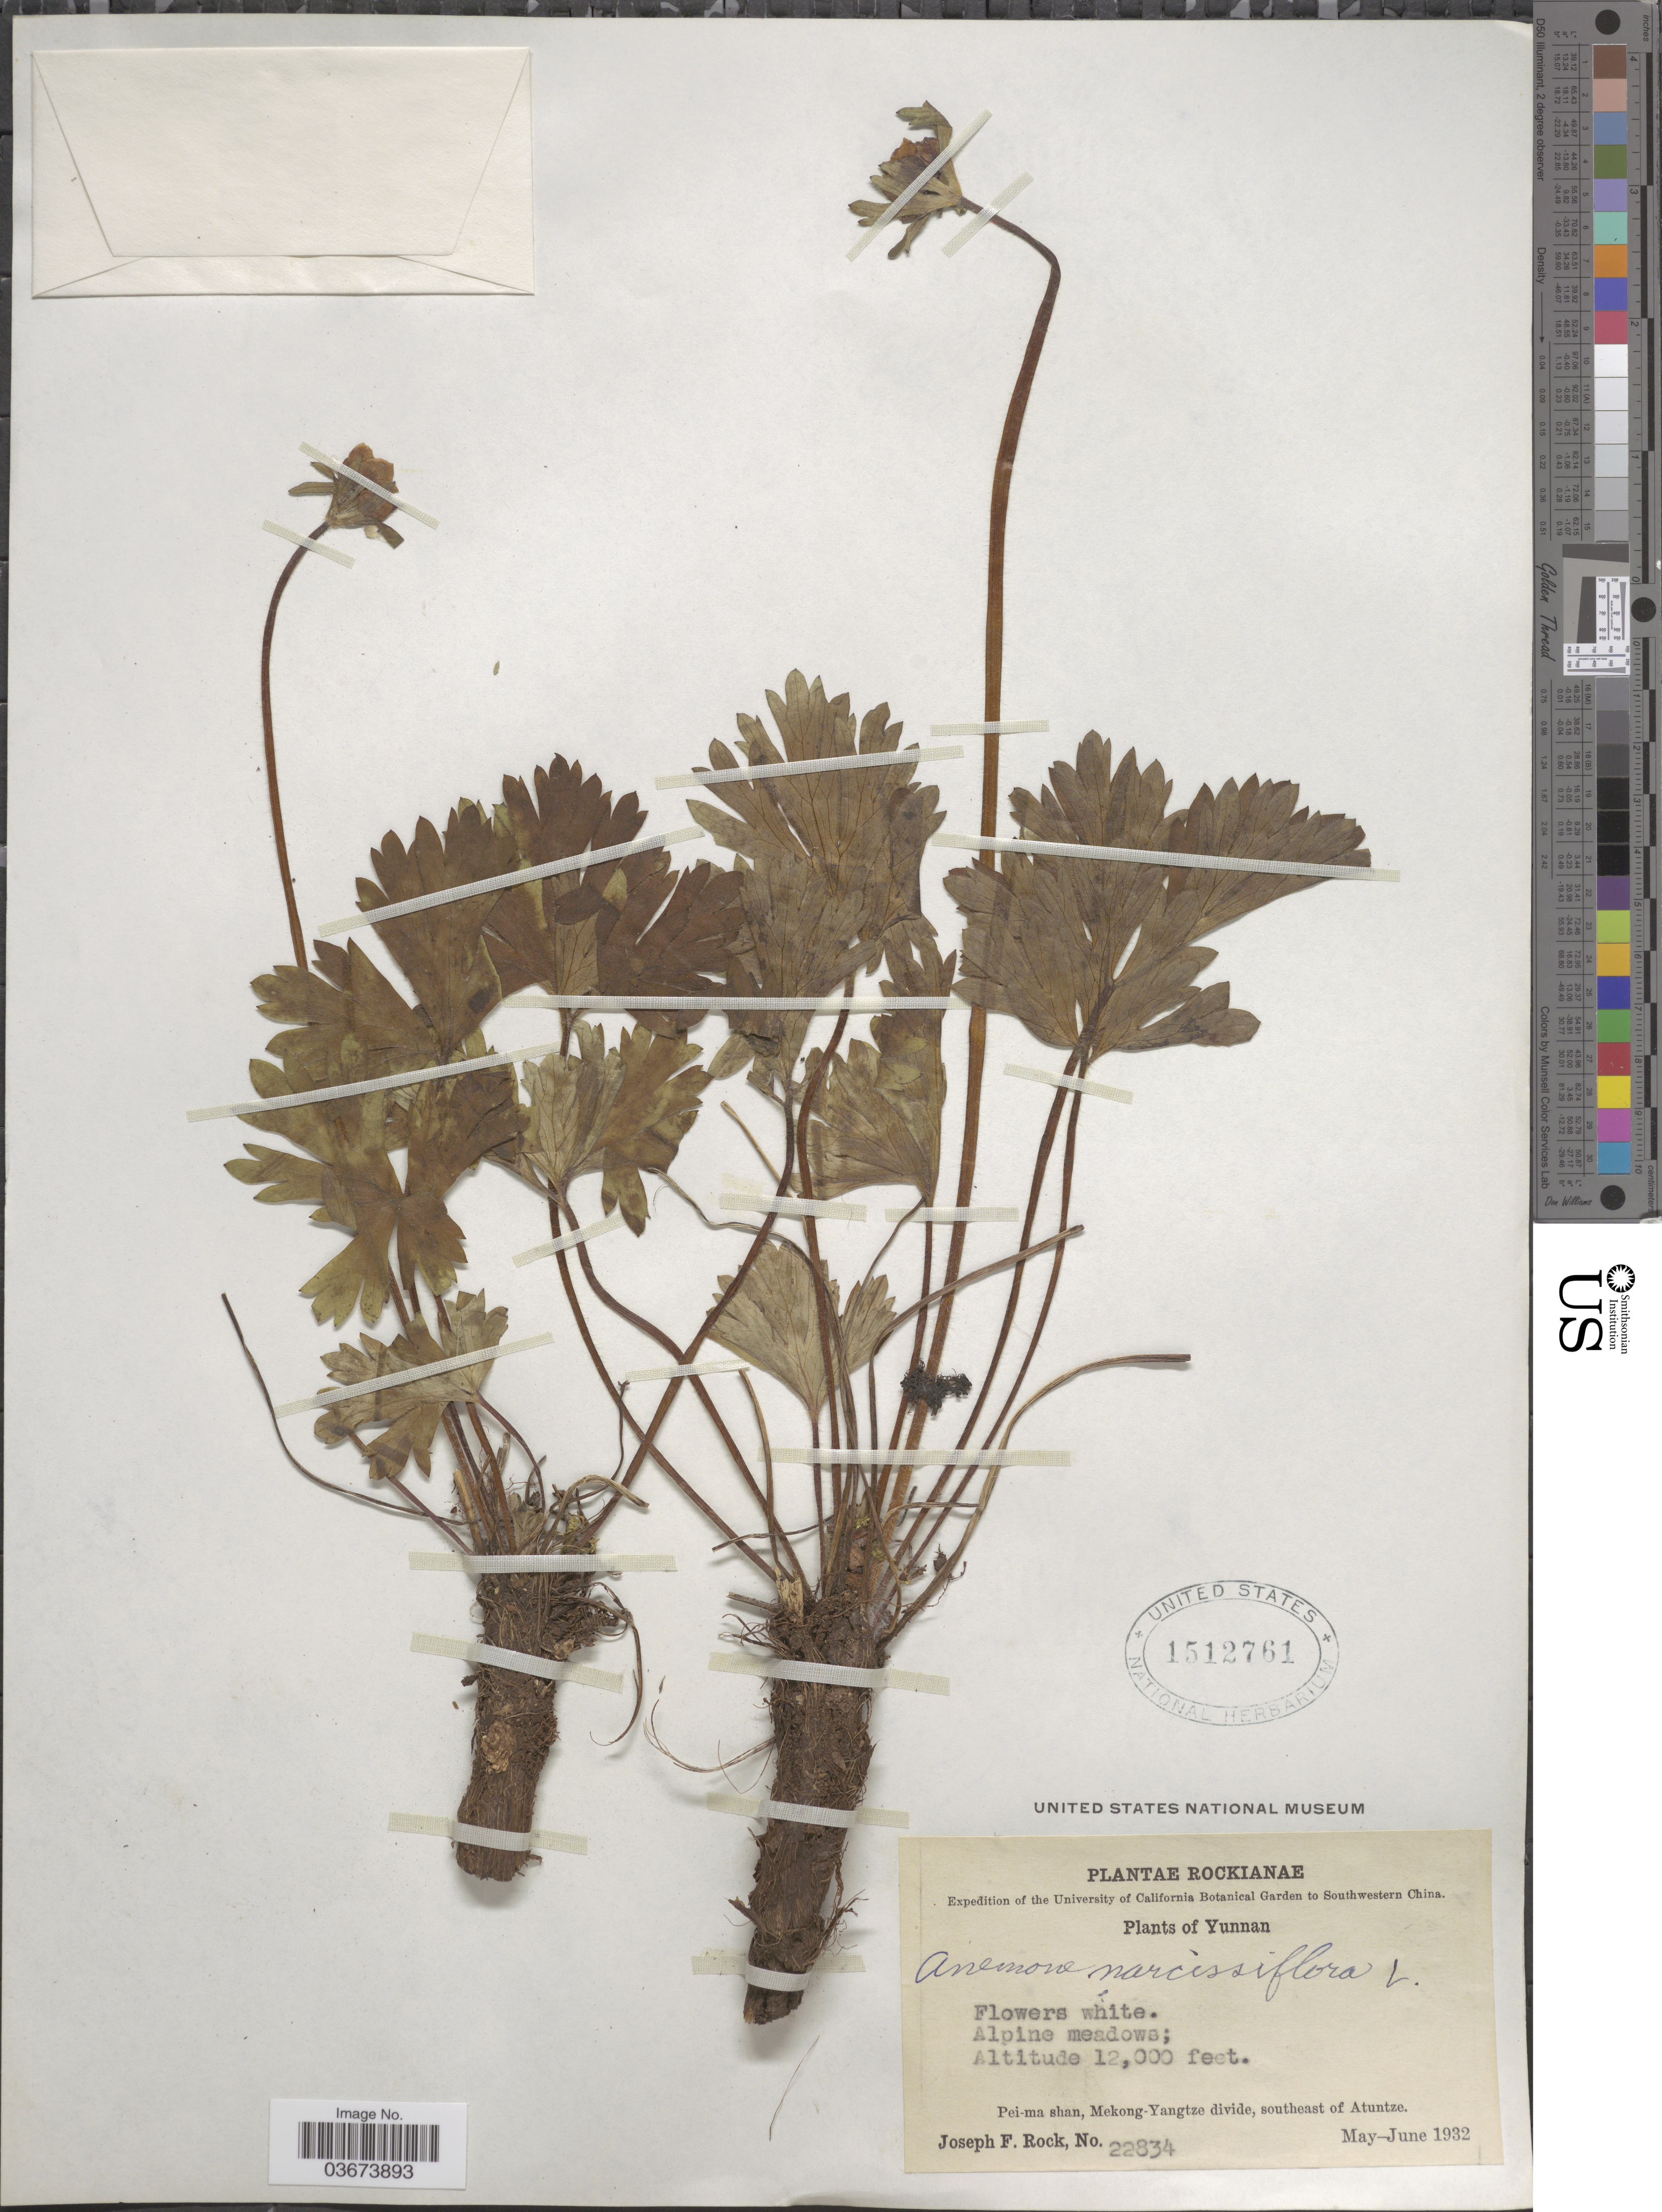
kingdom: Plantae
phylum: Tracheophyta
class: Magnoliopsida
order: Ranunculales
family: Ranunculaceae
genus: Anemone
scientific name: Anemone narcissiflora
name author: L.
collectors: J. F. Rock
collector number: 22834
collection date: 1932-05/1932-06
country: China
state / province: Yunnan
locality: Southwestern China. Pei-ma shan, Mekong-Yangtze divide, southeast of Atuntze.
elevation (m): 3658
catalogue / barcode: US 1512761